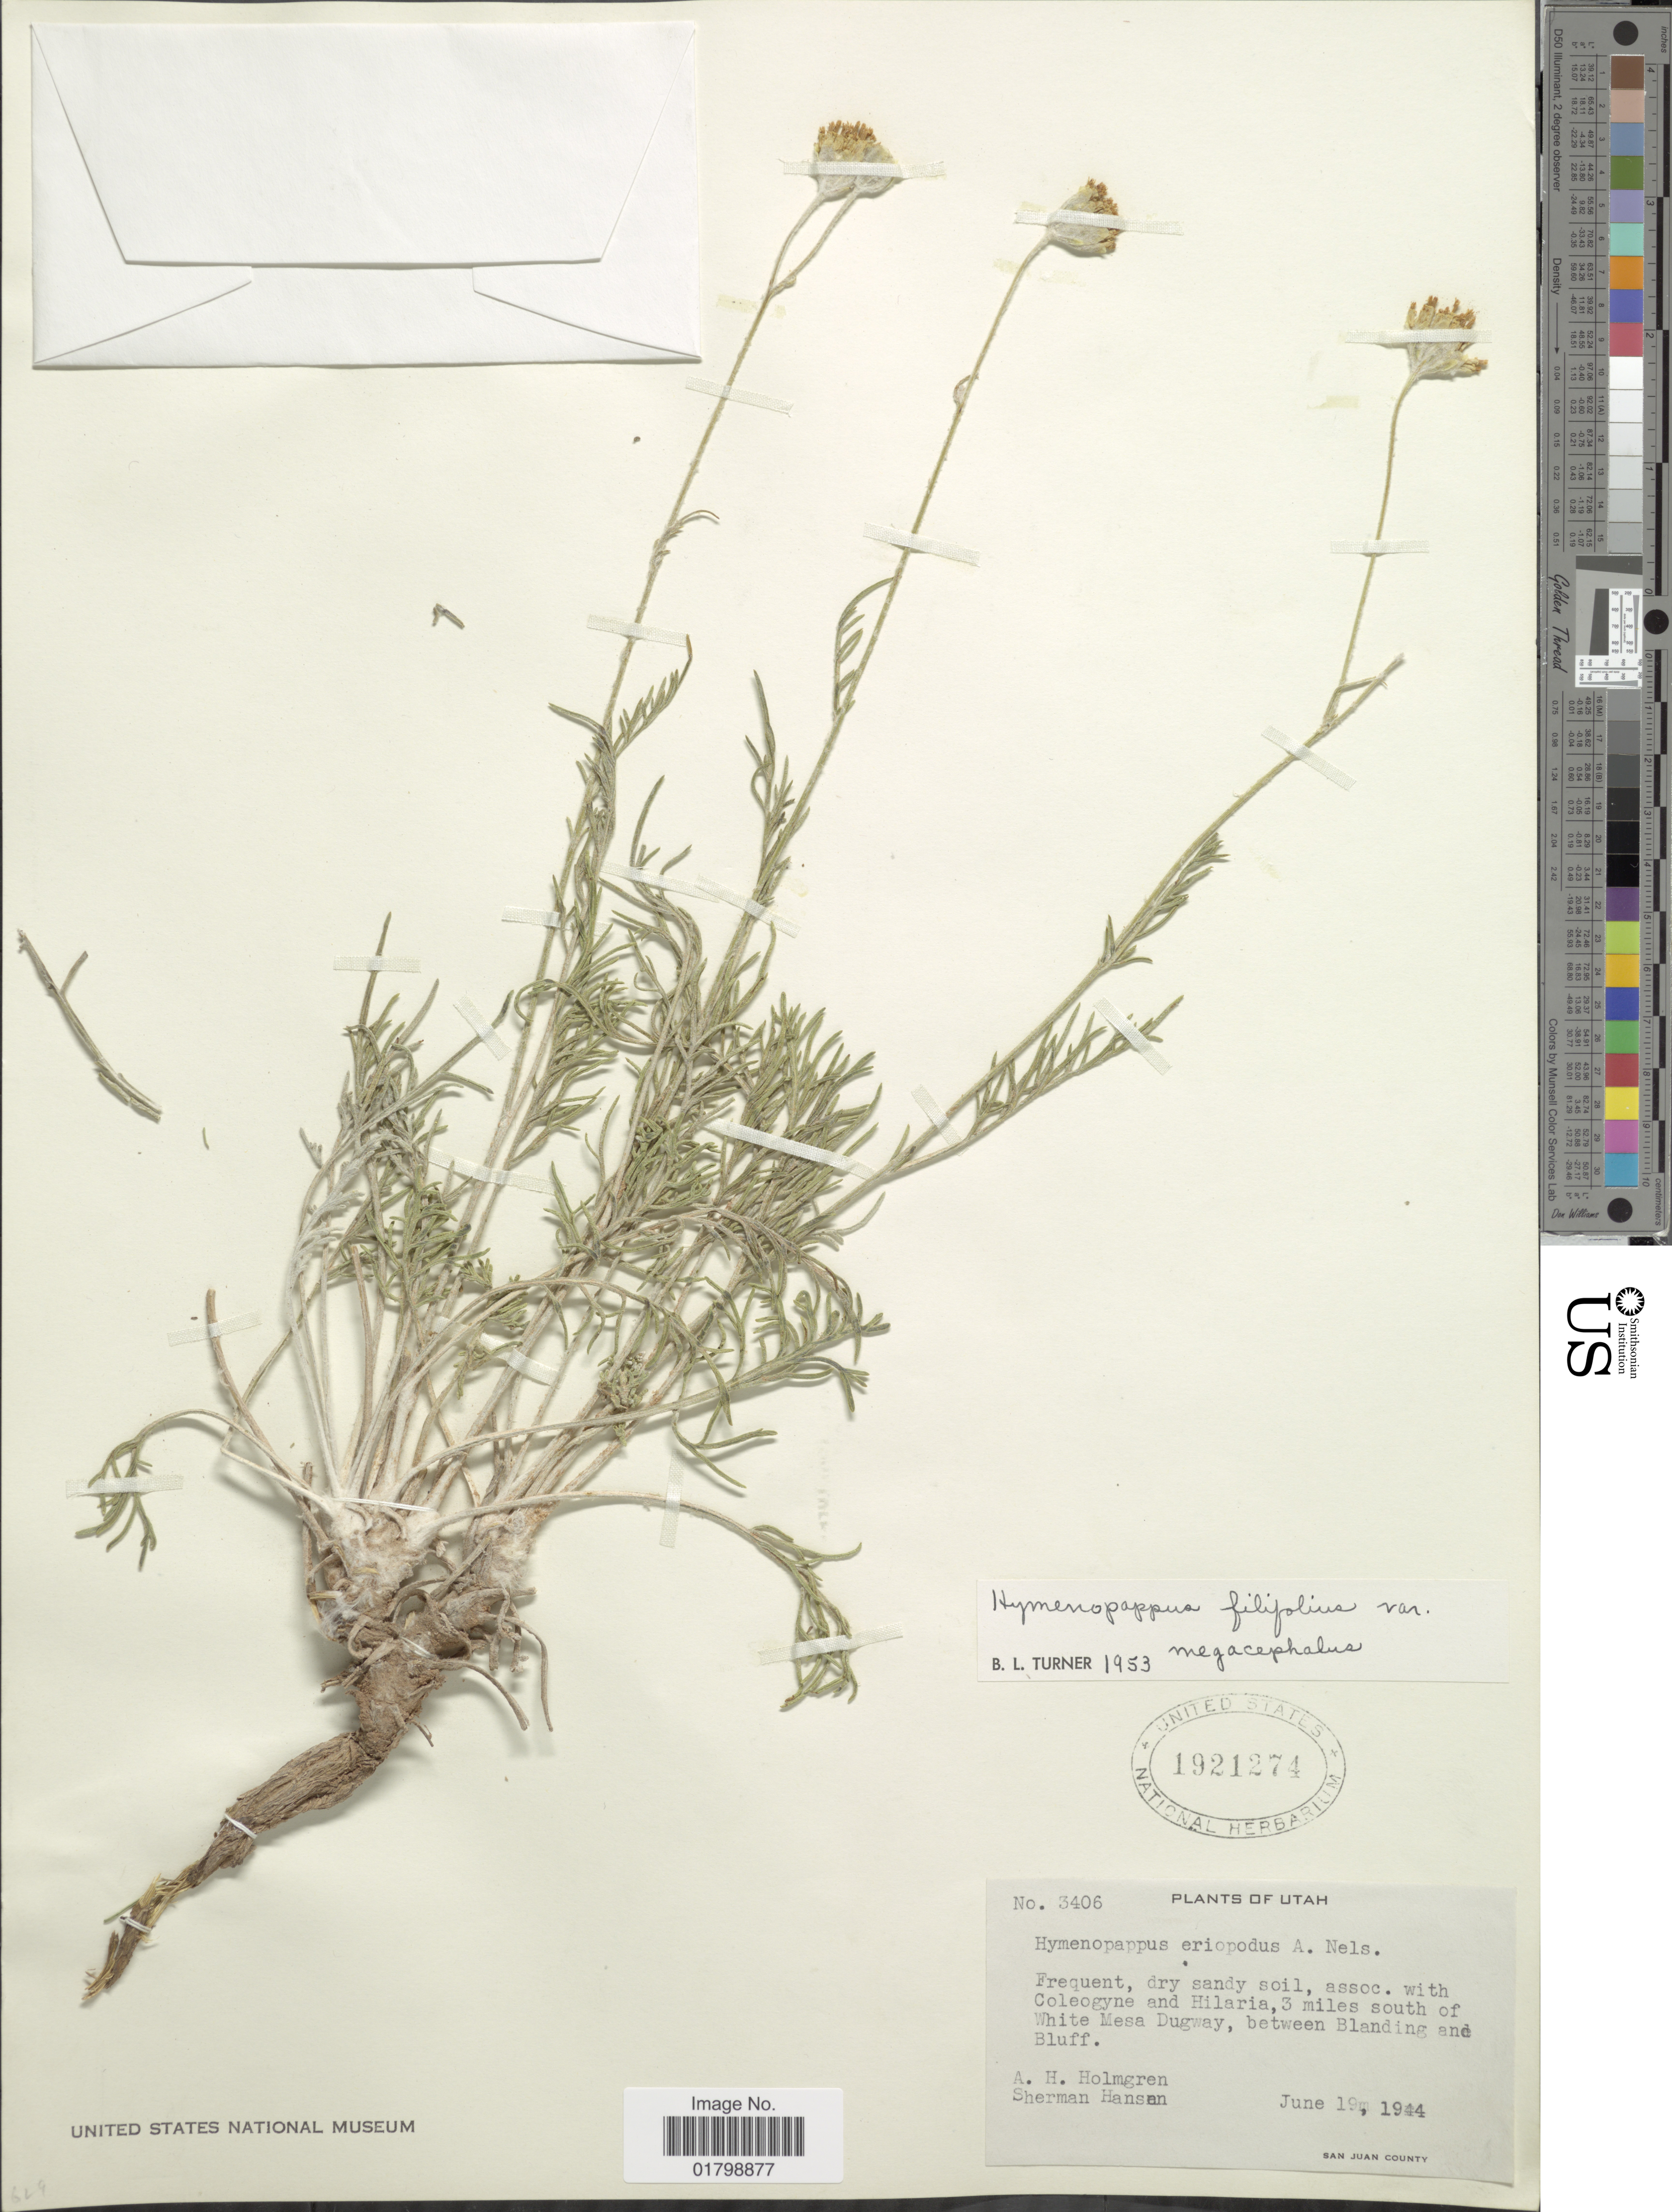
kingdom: Plantae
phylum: Tracheophyta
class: Magnoliopsida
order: Asterales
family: Asteraceae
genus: Hymenopappus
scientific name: Hymenopappus filifolius var. megacephalus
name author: B.L. Turner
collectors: A. H. Holmgren & S. Hansen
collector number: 3406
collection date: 1944-06-19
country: United States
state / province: Utah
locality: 3 miles south of White Mesa Dugway, between Blanding and Bluff, San Juan County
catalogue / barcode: US 1921274